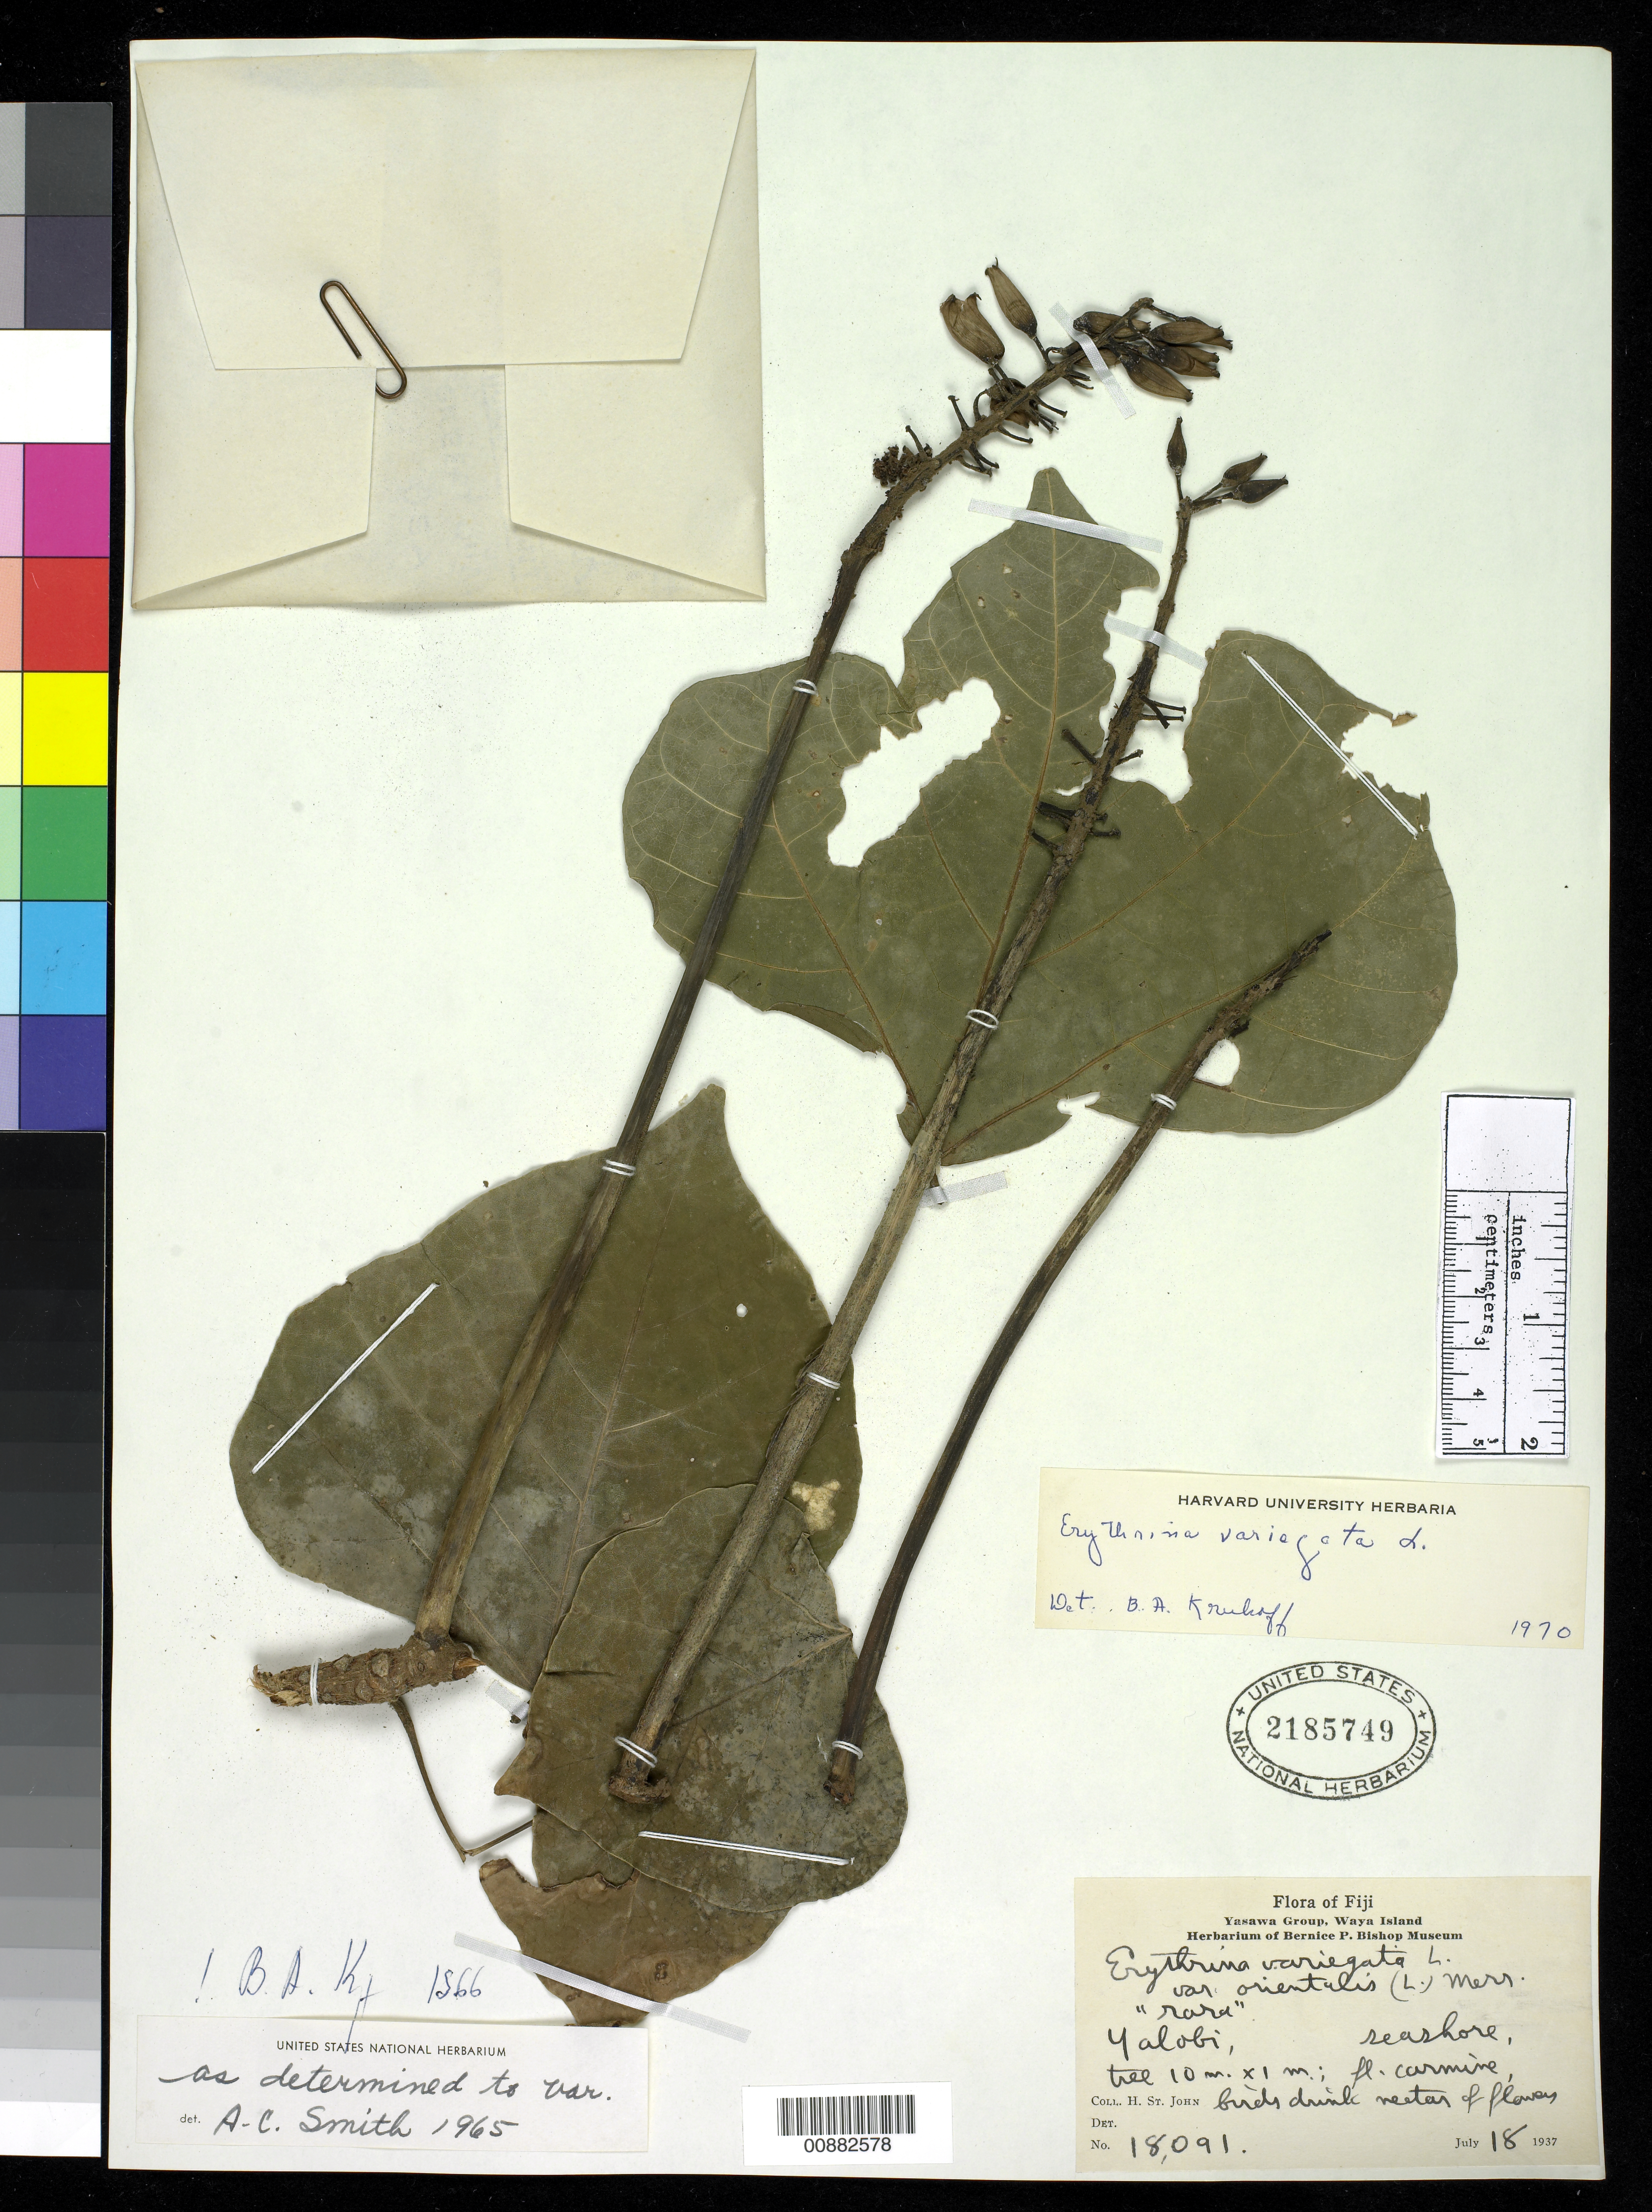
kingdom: Plantae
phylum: Tracheophyta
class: Magnoliopsida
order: Fabales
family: Fabaceae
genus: Erythrina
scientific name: Erythrina variegata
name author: L.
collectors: H. St. John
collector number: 18091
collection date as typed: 18 Jul 1937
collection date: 1937-07-18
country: Fiji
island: Waya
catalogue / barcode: US 2185749